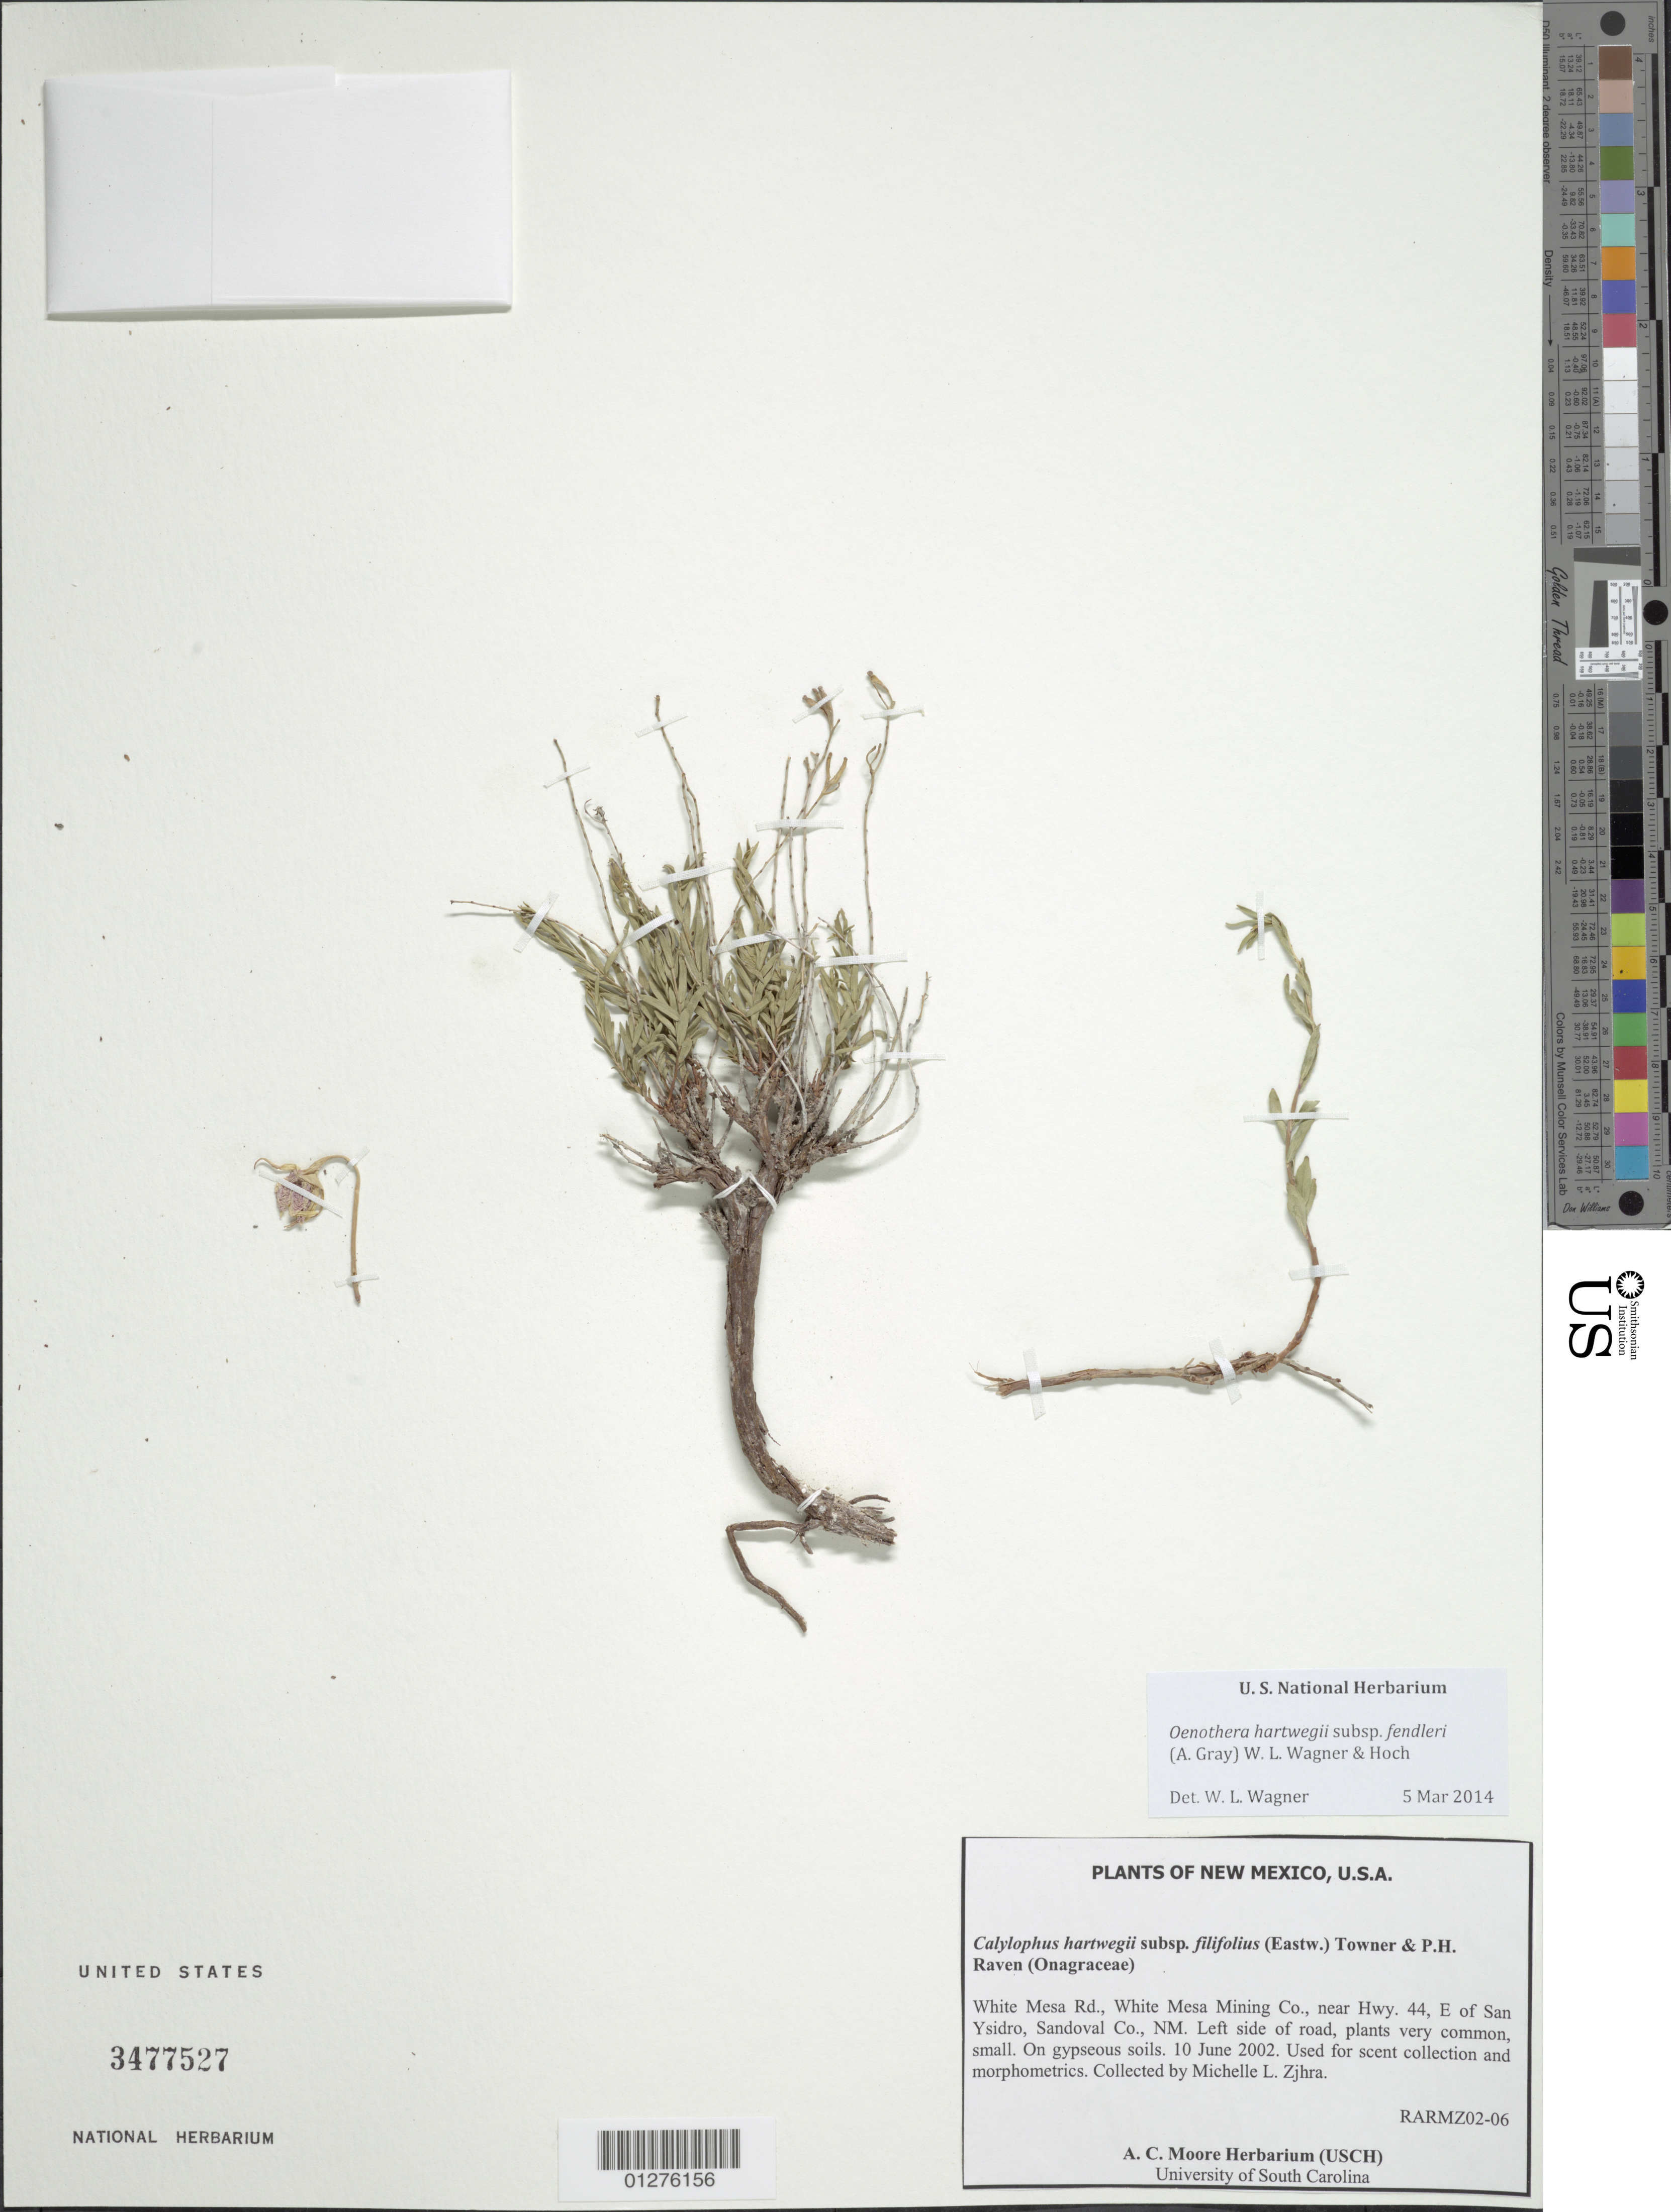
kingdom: Plantae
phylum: Tracheophyta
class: Magnoliopsida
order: Myrtales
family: Onagraceae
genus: Oenothera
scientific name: Oenothera hartwegii subsp. fendleri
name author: (A. Gray) W.L. Wagner & Hoch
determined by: Wagner, W. L., (BOT), Smithsonian Institution - National Museum of Natural History (UNITED STATES)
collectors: M. Zjhra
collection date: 2002-06-10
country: United States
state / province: New Mexico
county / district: San Doval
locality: White Mesa Rd., White Meas mining Co., near Hwy. 44, E of San Ysidro.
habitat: On gypseous soil.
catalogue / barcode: US 3477527